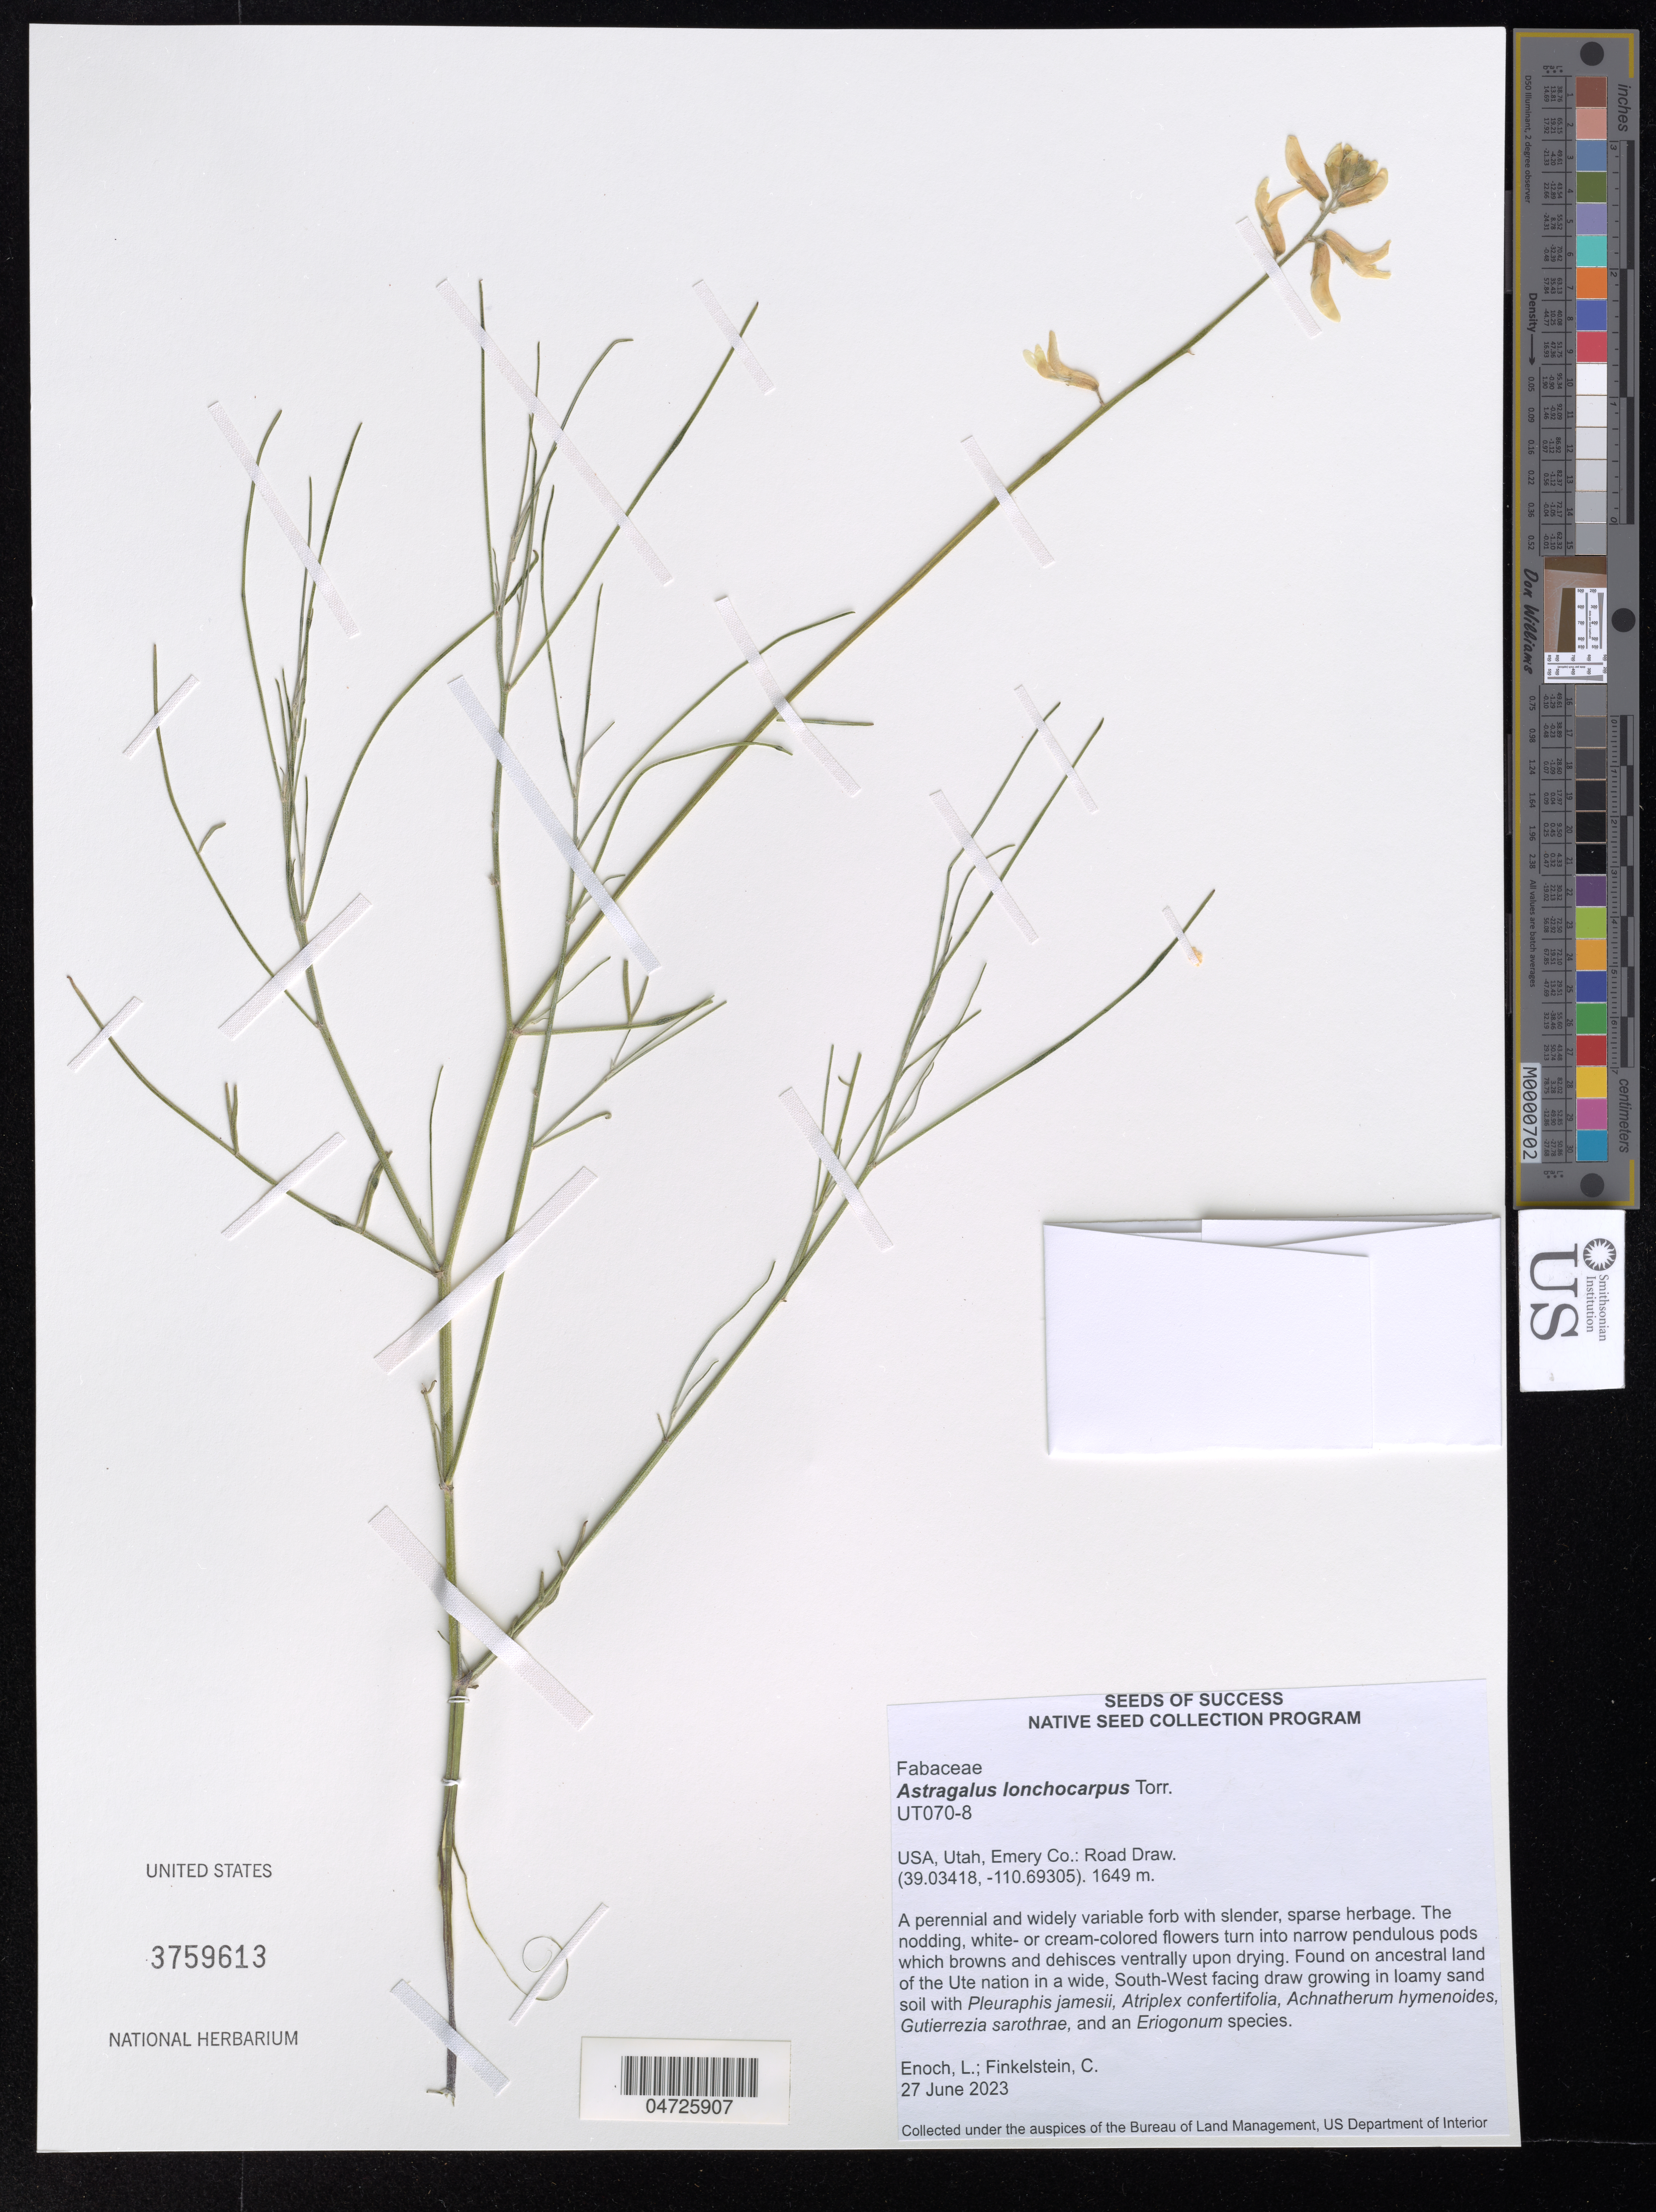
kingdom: Plantae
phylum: Tracheophyta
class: Magnoliopsida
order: Fabales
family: Fabaceae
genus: Astragalus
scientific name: Astragalus lonchocarpus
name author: Torr.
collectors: L. Enoch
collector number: UT070-8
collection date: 2023-06-27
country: United States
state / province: Utah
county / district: Emery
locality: Emery Co.: Road Draw. Found on ancestral land of the Ute nation in a wide, South-West facing draw growing in loamy sand soil.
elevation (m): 1649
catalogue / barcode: US 3759613